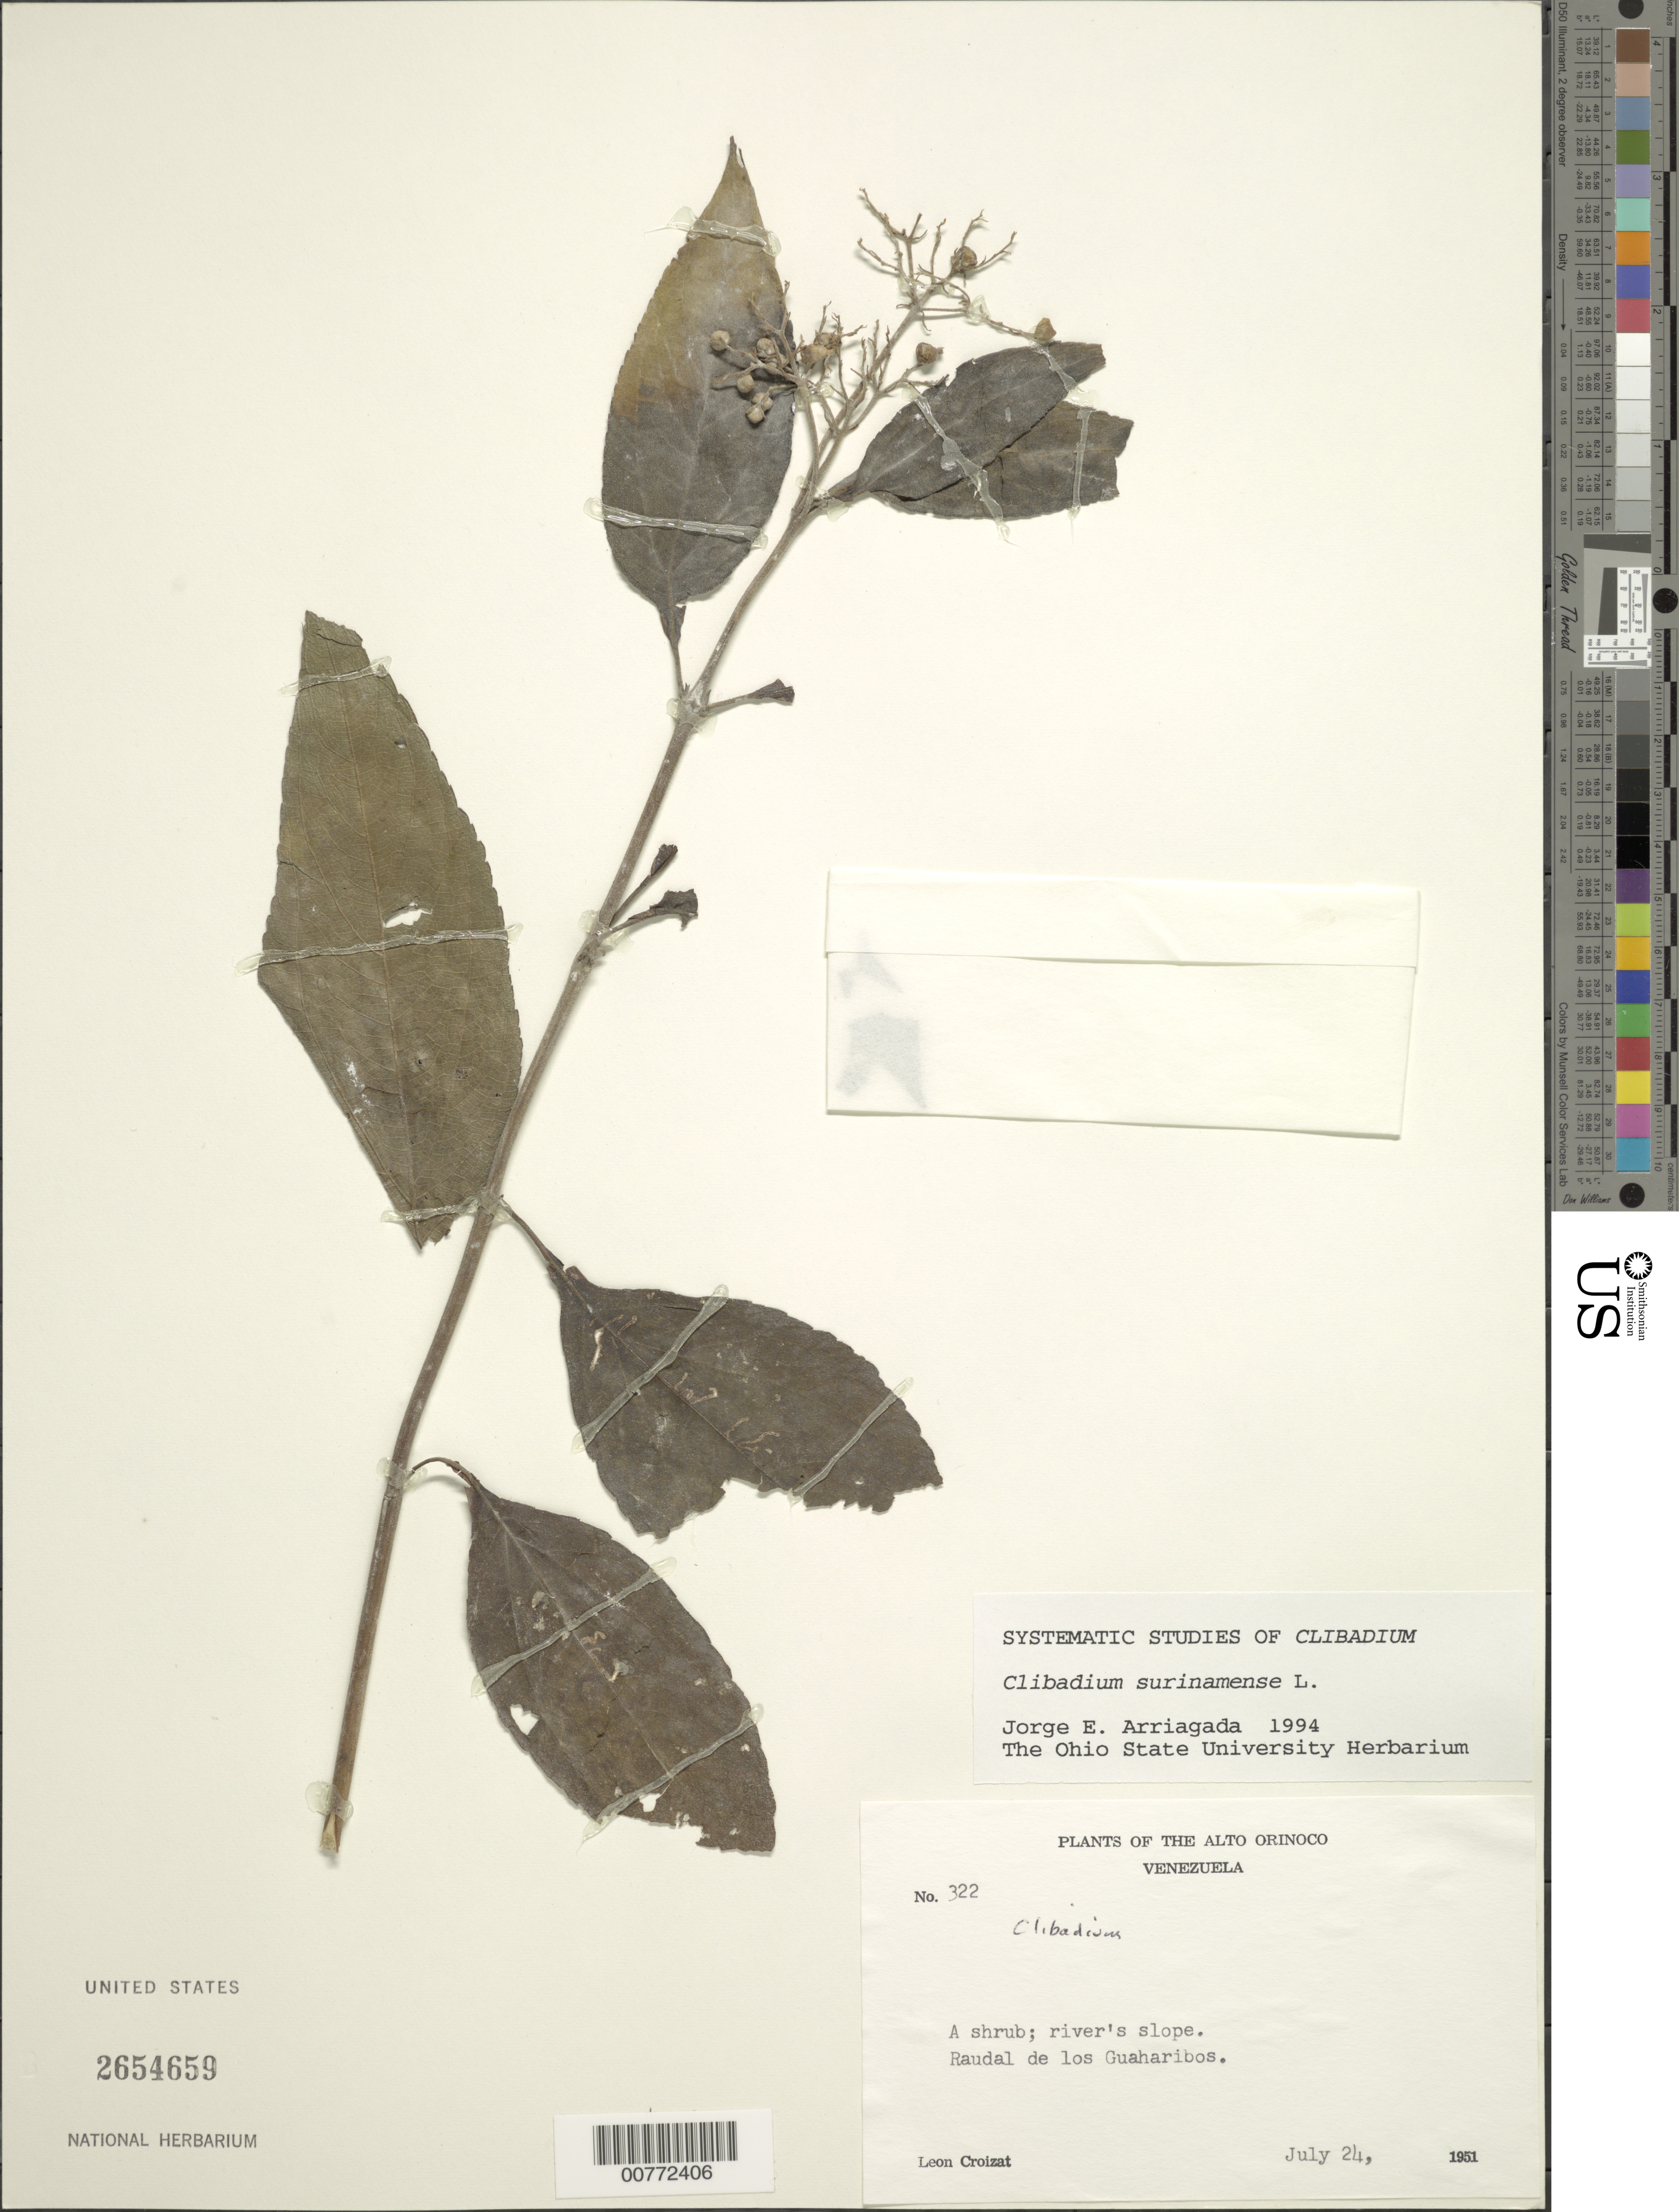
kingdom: Plantae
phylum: Tracheophyta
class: Magnoliopsida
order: Asterales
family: Asteraceae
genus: Clibadium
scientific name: Clibadium surinamense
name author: L.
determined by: Arriagada, J. E.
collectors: L. C. M. Croizat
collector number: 322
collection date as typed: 24-Jul-51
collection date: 1951-07-24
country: Venezuela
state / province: Amazonas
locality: Alto Orinoco, Raudal de los Guaharibos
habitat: River's slope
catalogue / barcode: US 2654659